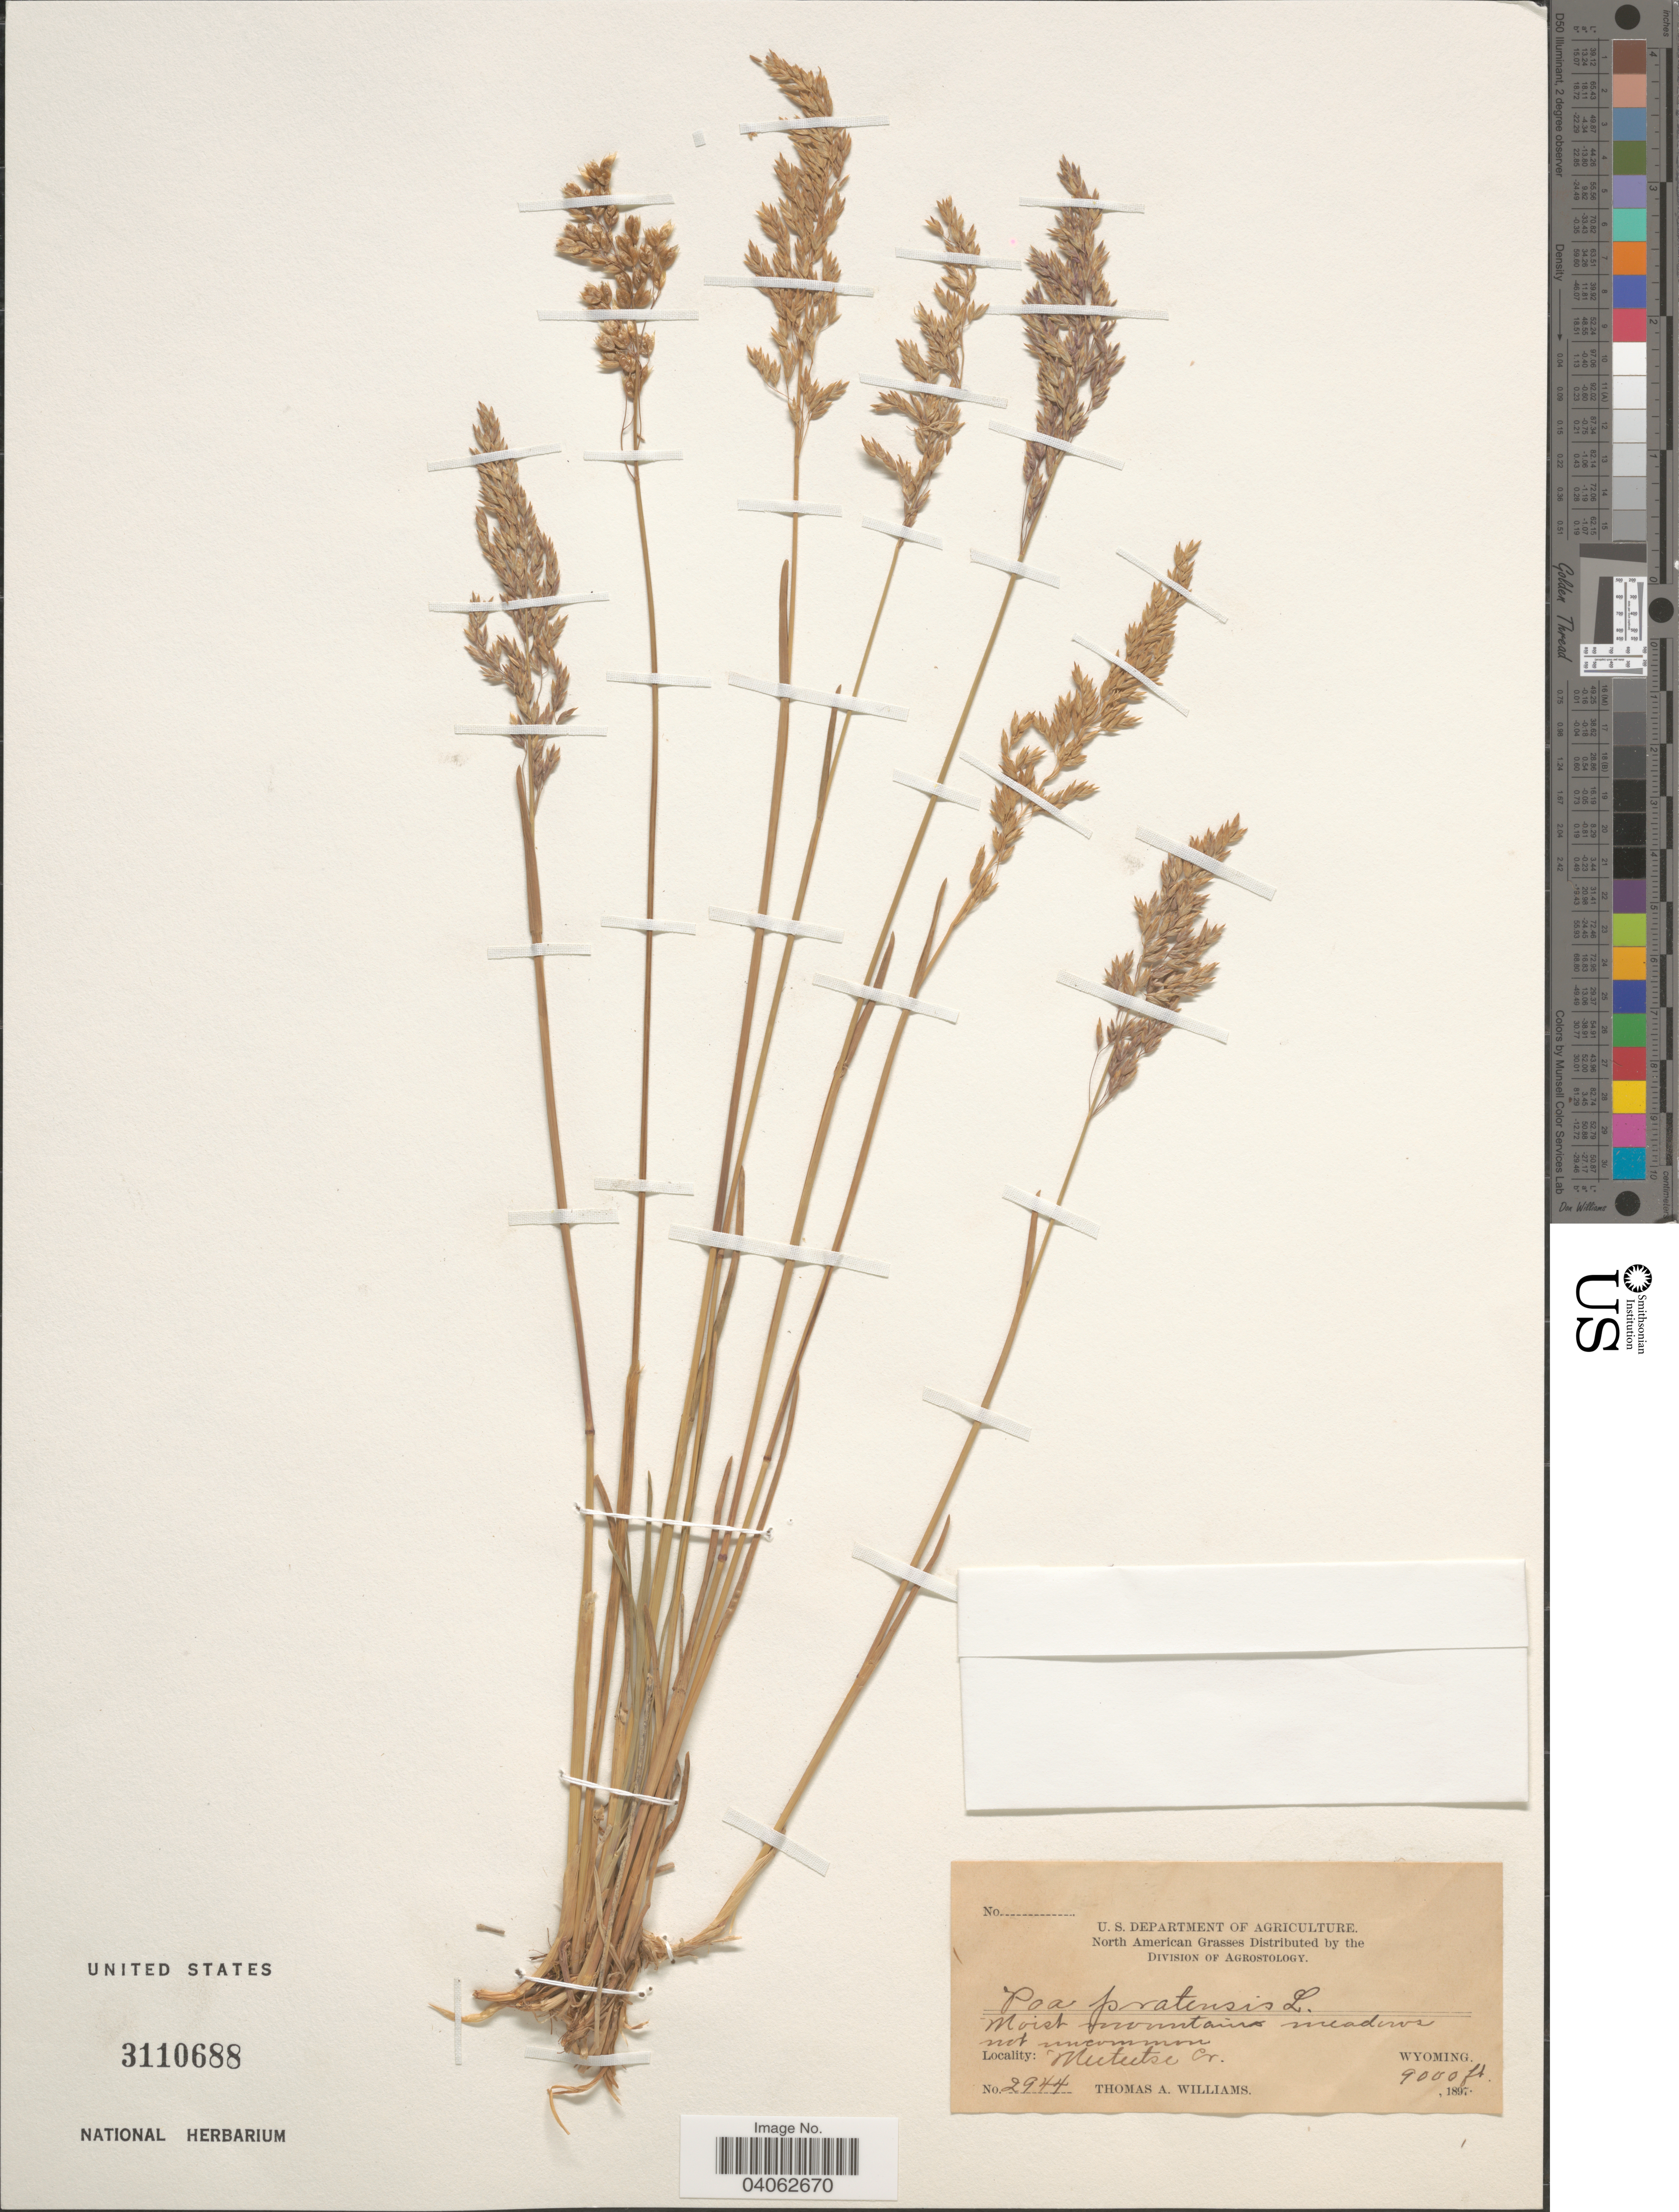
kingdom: Plantae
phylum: Tracheophyta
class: Liliopsida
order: Poales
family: Poaceae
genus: Poa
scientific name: Poa pratensis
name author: L.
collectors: T. A. Williams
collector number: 2944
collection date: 1897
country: United States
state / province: Wyoming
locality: Meeteetse Cr.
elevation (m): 2743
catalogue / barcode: US 3110688